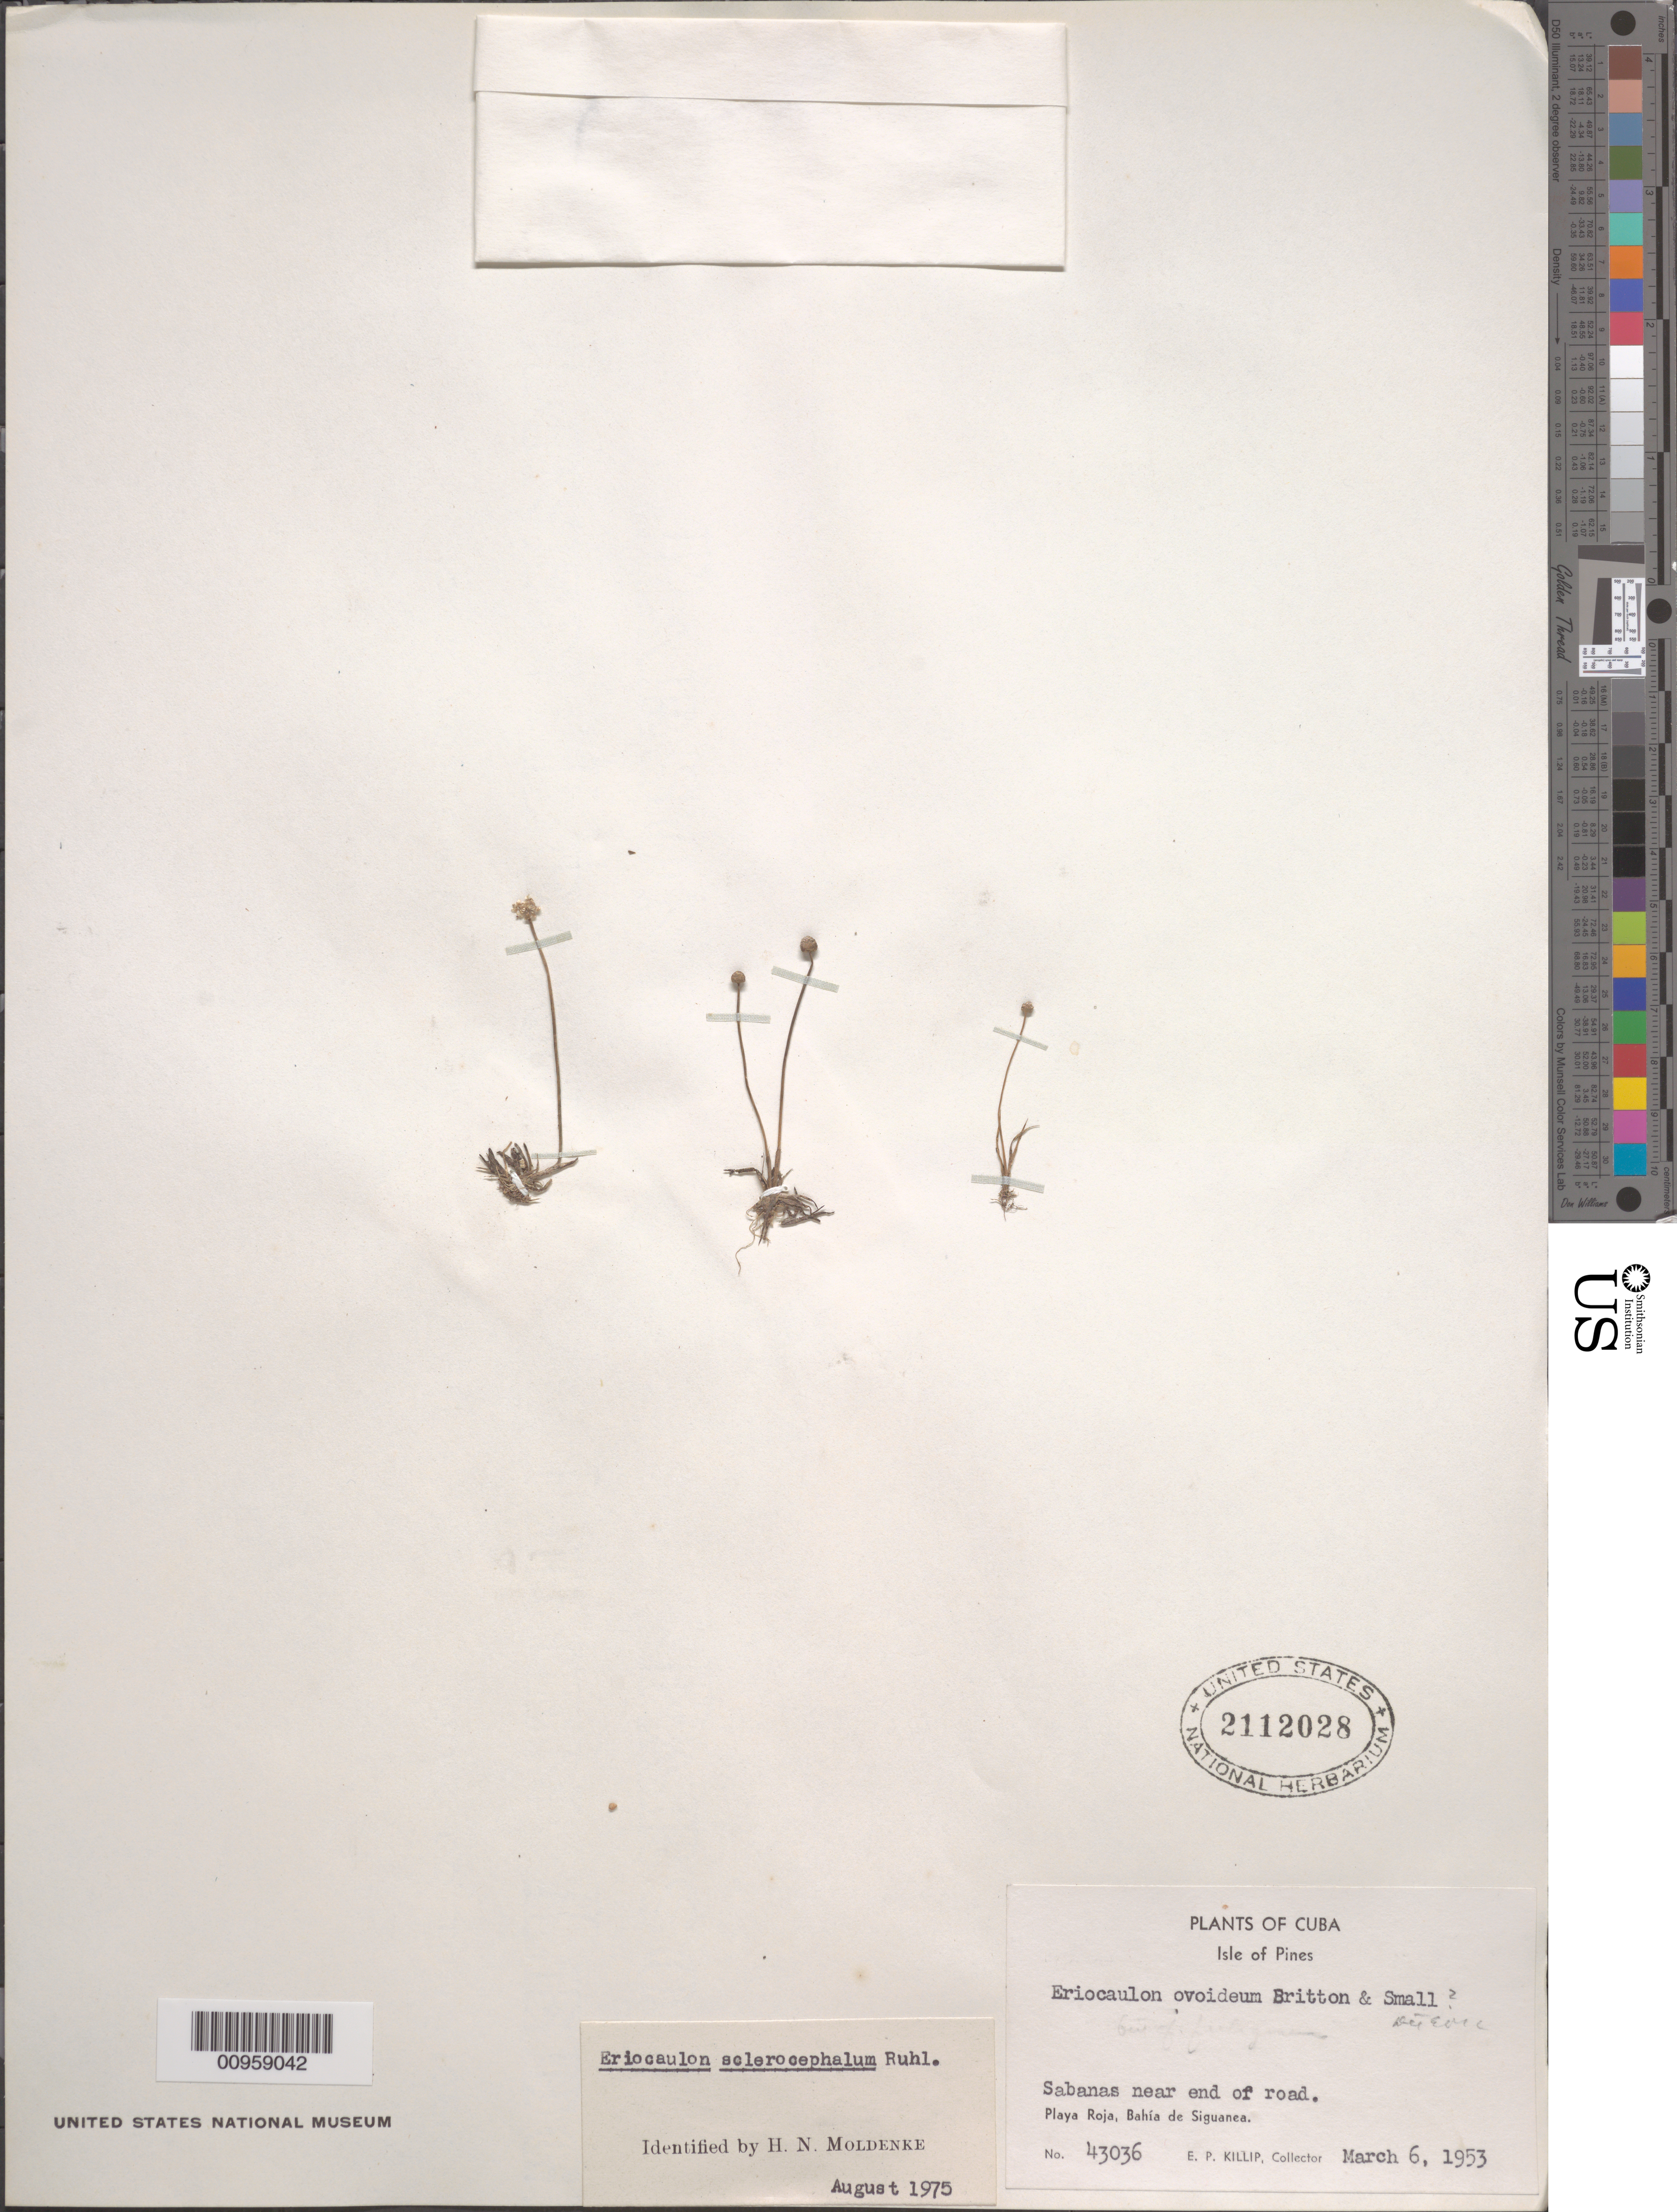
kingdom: Plantae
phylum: Tracheophyta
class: Liliopsida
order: Poales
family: Eriocaulaceae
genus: Eriocaulon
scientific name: Eriocaulon sclerocephalum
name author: Ruhland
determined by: Moldenke, H. N.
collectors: E. P. Killip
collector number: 43036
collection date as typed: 06 Mar 1953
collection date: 1953-03-06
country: Cuba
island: Isla de la Juventud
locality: Playa Roja, Bahía de Siguanea, near the end of road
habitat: Sabanas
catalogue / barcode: US 2112028